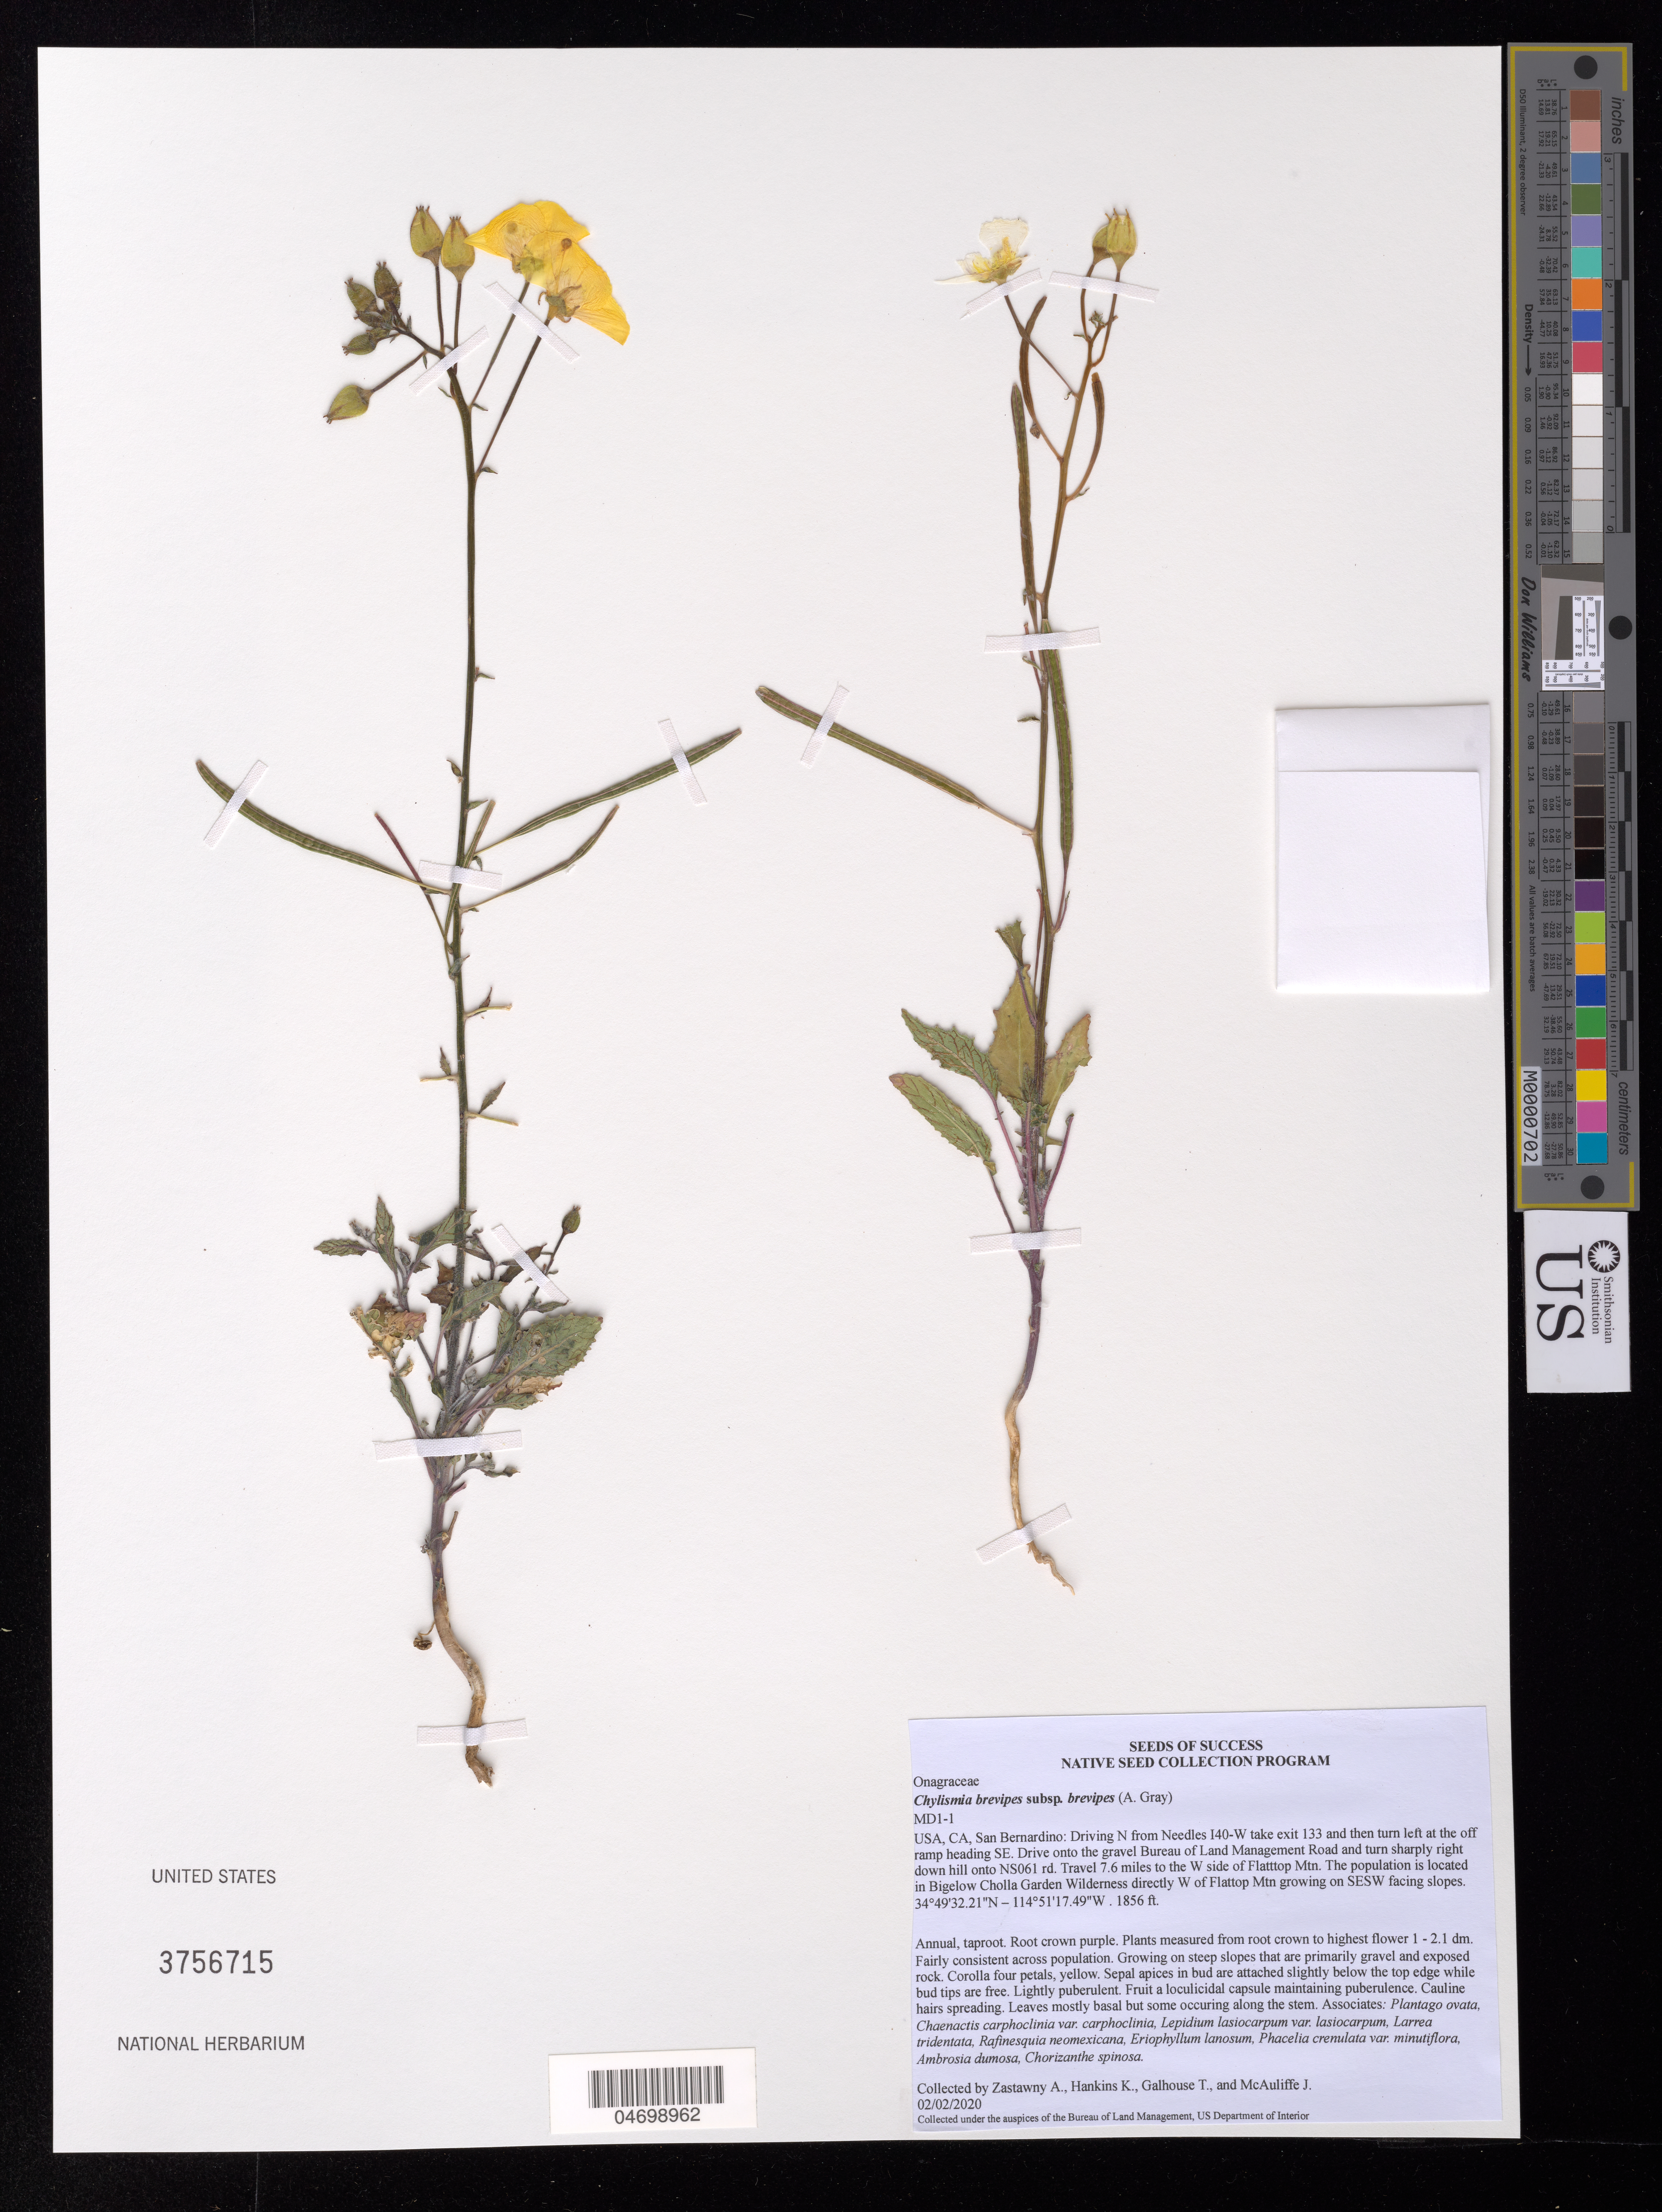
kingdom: Plantae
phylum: Tracheophyta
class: Magnoliopsida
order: Myrtales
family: Onagraceae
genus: Chylismia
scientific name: Chylismia brevipes subsp. brevipes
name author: (A. Gray) Small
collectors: A. Zastawny, K. Hankins, T. Galhouse & J. McAuliffe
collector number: MD1-1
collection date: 2020-02-02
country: United States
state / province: California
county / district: San Bernardino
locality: Bigelow Cholla Garden Wilderness directly W of Flattop Mtn.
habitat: Gravel and exposed rock. With Plantago ovata, Larrea tridentata, Ambrosia dumosa, etc.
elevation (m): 566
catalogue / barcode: US 3756715